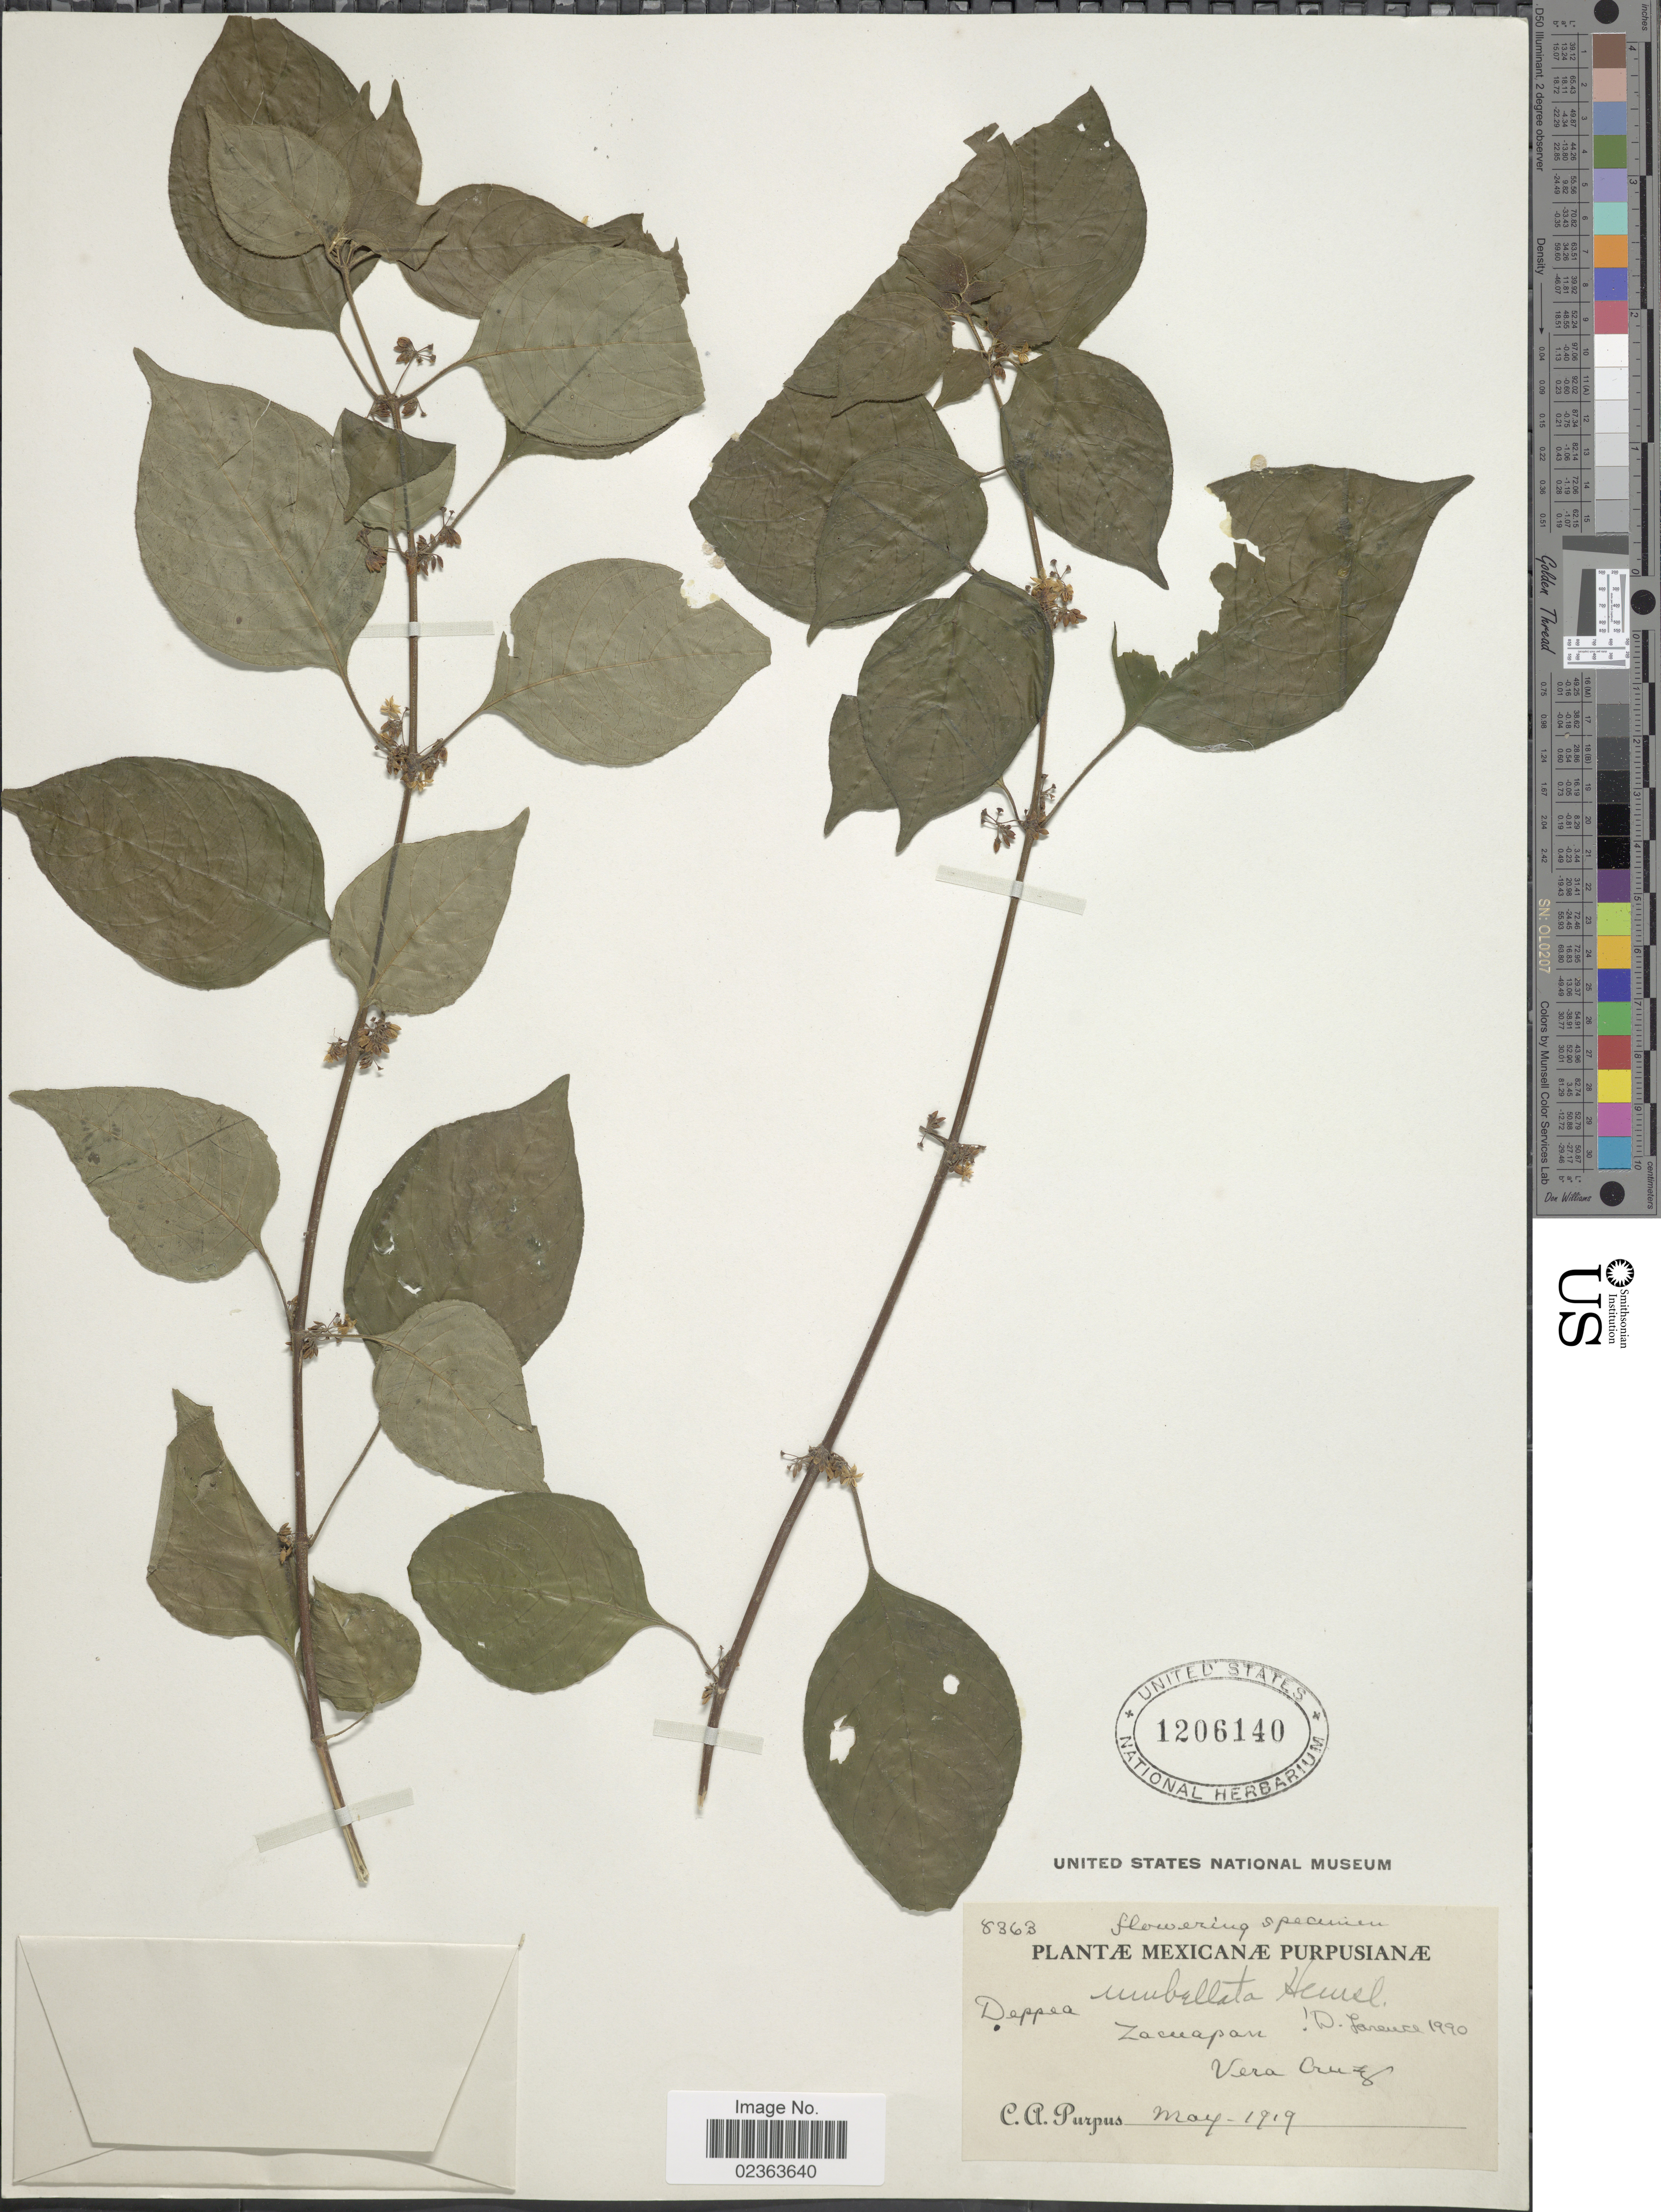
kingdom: Plantae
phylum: Tracheophyta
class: Magnoliopsida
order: Gentianales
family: Rubiaceae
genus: Deppea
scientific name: Deppea umbellata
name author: Hemsl.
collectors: C. A. Purpus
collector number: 8363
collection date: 1919-05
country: Mexico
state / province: Veracruz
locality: Zacuapan, Vera Cruz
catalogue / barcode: US 1206140